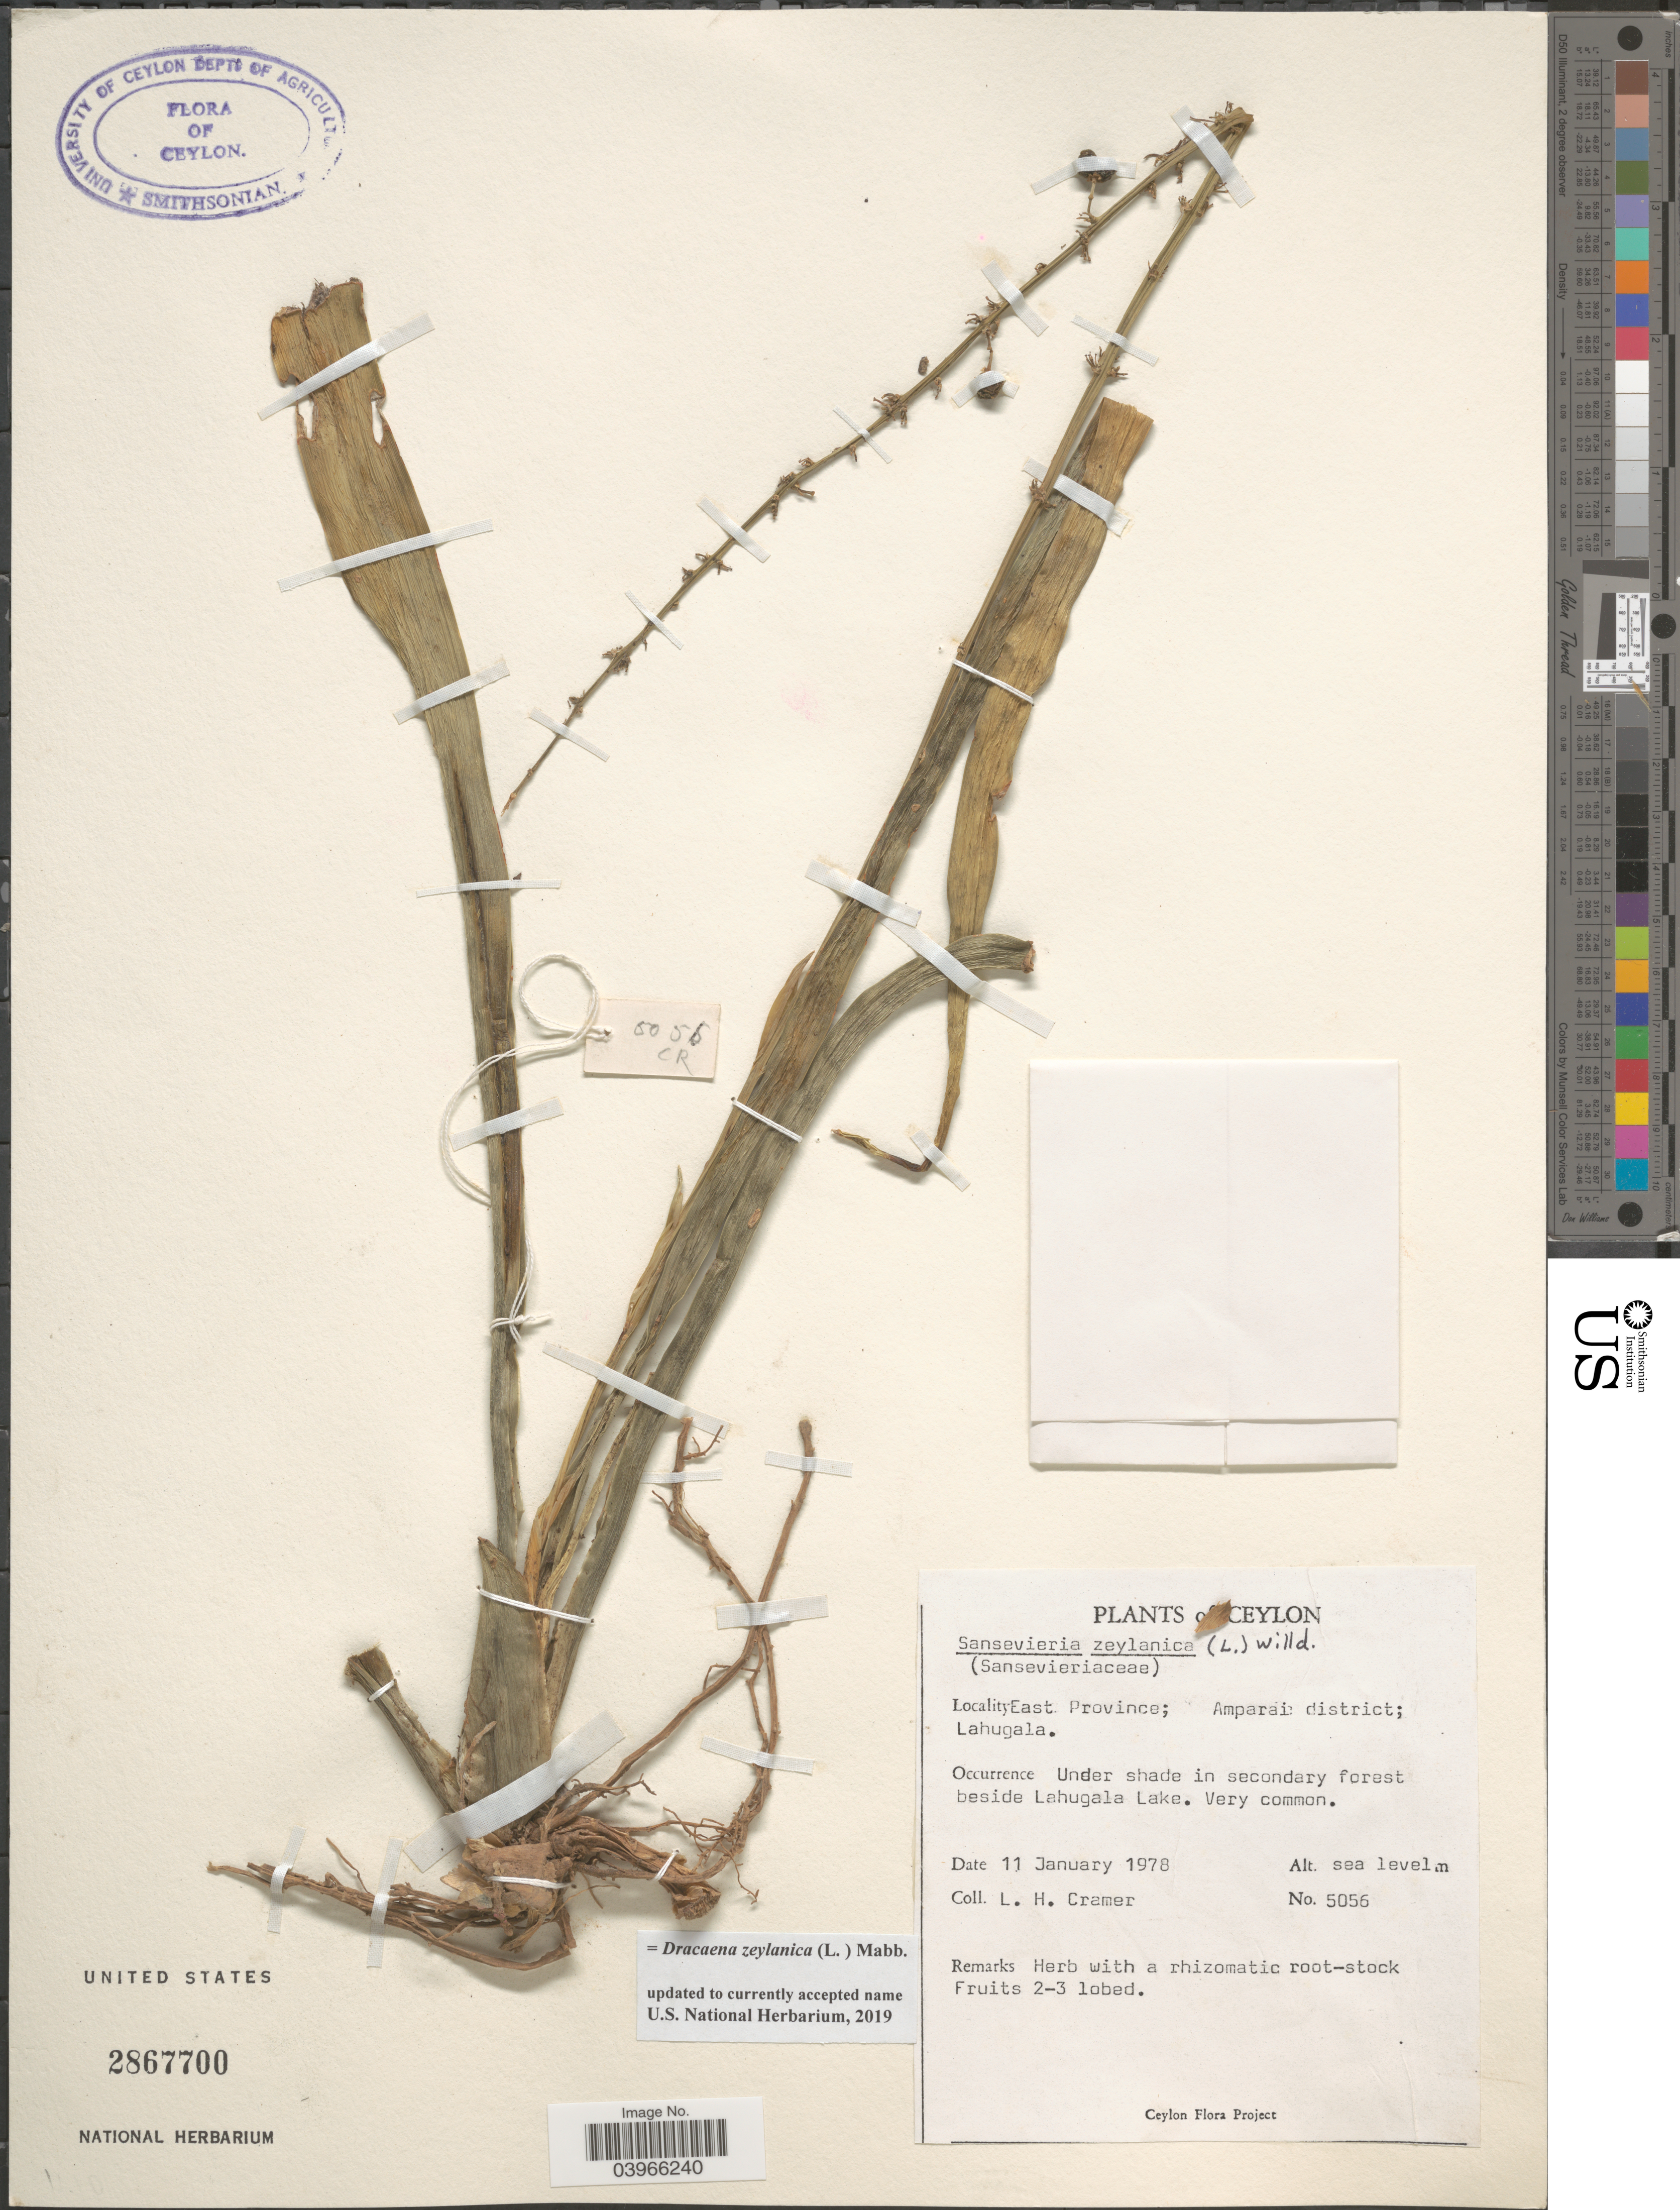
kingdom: Plantae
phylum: Tracheophyta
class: Liliopsida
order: Asparagales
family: Asparagaceae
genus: Dracaena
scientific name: Dracaena zeylanica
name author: (L.) Mabb.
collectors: L. H. Cramer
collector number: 5056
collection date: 1978-01-11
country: Sri Lanka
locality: Ceylon. East Province; Amparai district; Lahugala. Under shade in secondary forest beside Lahugala Lake.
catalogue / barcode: US 2867700